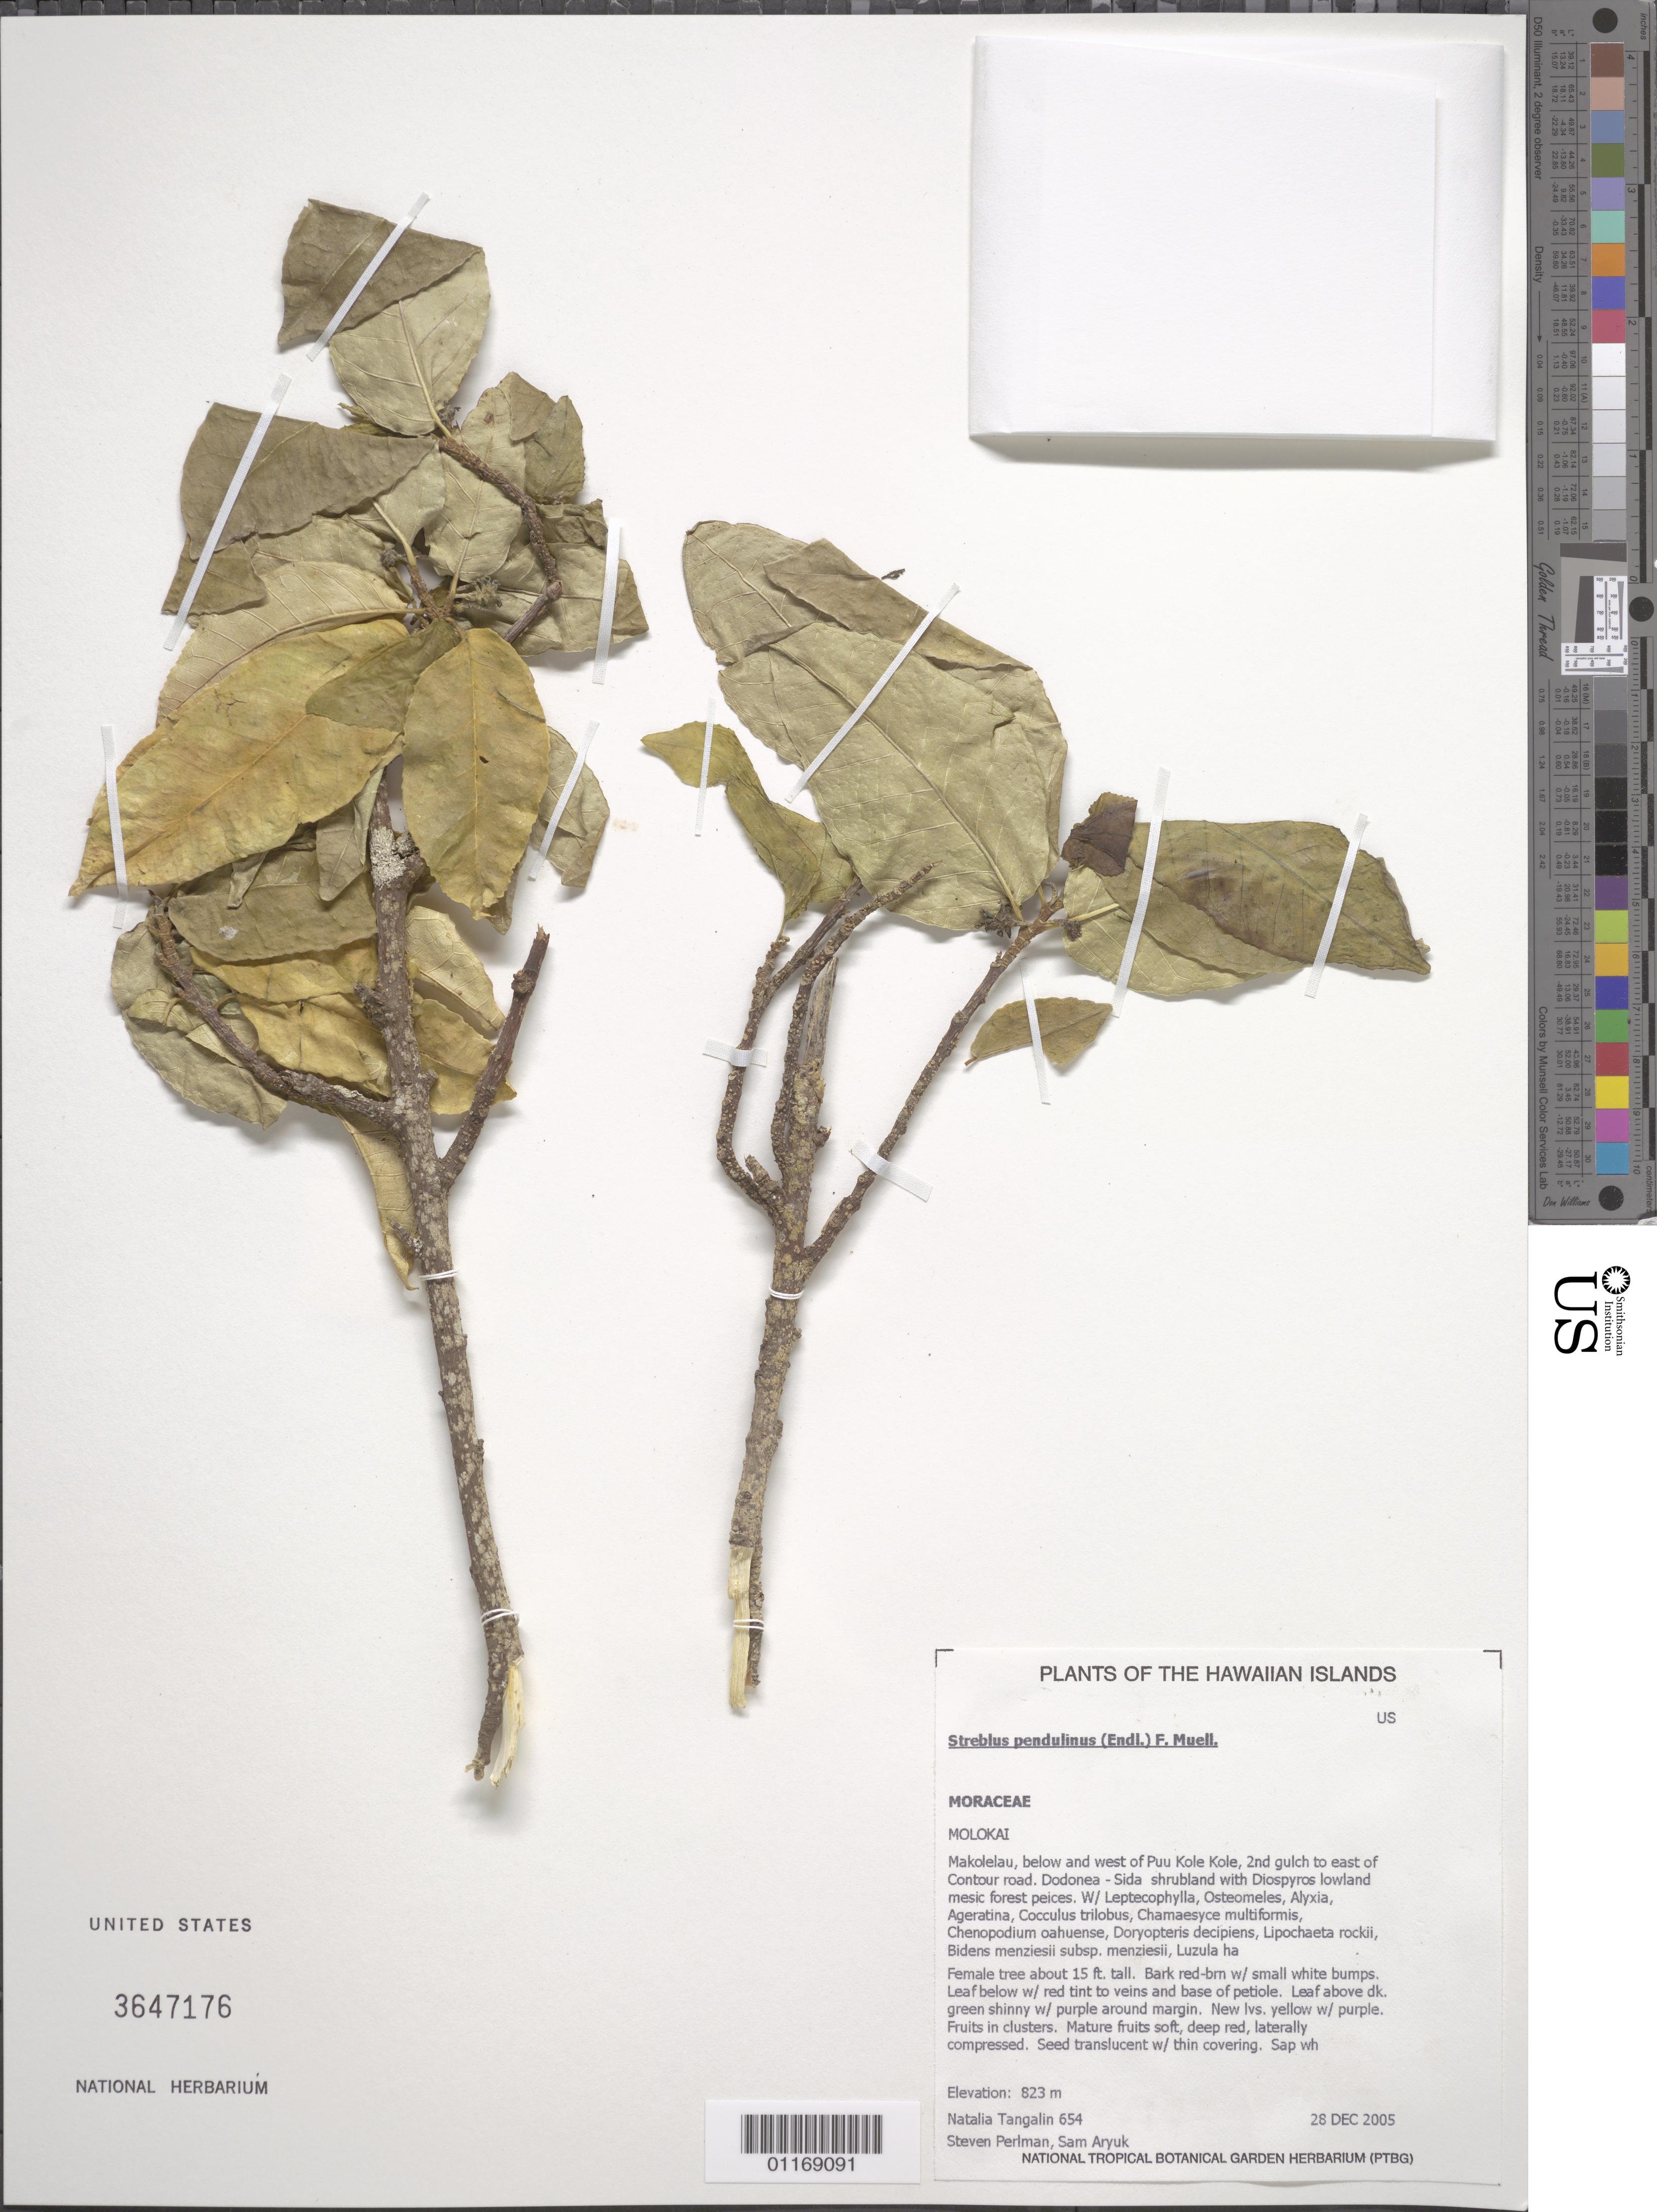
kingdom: Plantae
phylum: Tracheophyta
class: Magnoliopsida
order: Rosales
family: Moraceae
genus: Paratrophis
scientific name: Paratrophis pendulina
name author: (Endl.) E. M. Gardner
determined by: Wagner, W. L., (BOT), Smithsonian Institution - National Museum of Natural History (UNITED STATES)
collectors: N. Tangalin, S. P. Perlman & S. Aryuk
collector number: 654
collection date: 2005-12-28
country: United States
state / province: Hawaii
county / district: Maui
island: Moloka'i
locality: Makolelau, below and west of Pu'u Kole Kole, 2nd gulch to east of Contour Rd.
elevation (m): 823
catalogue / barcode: US 3647176